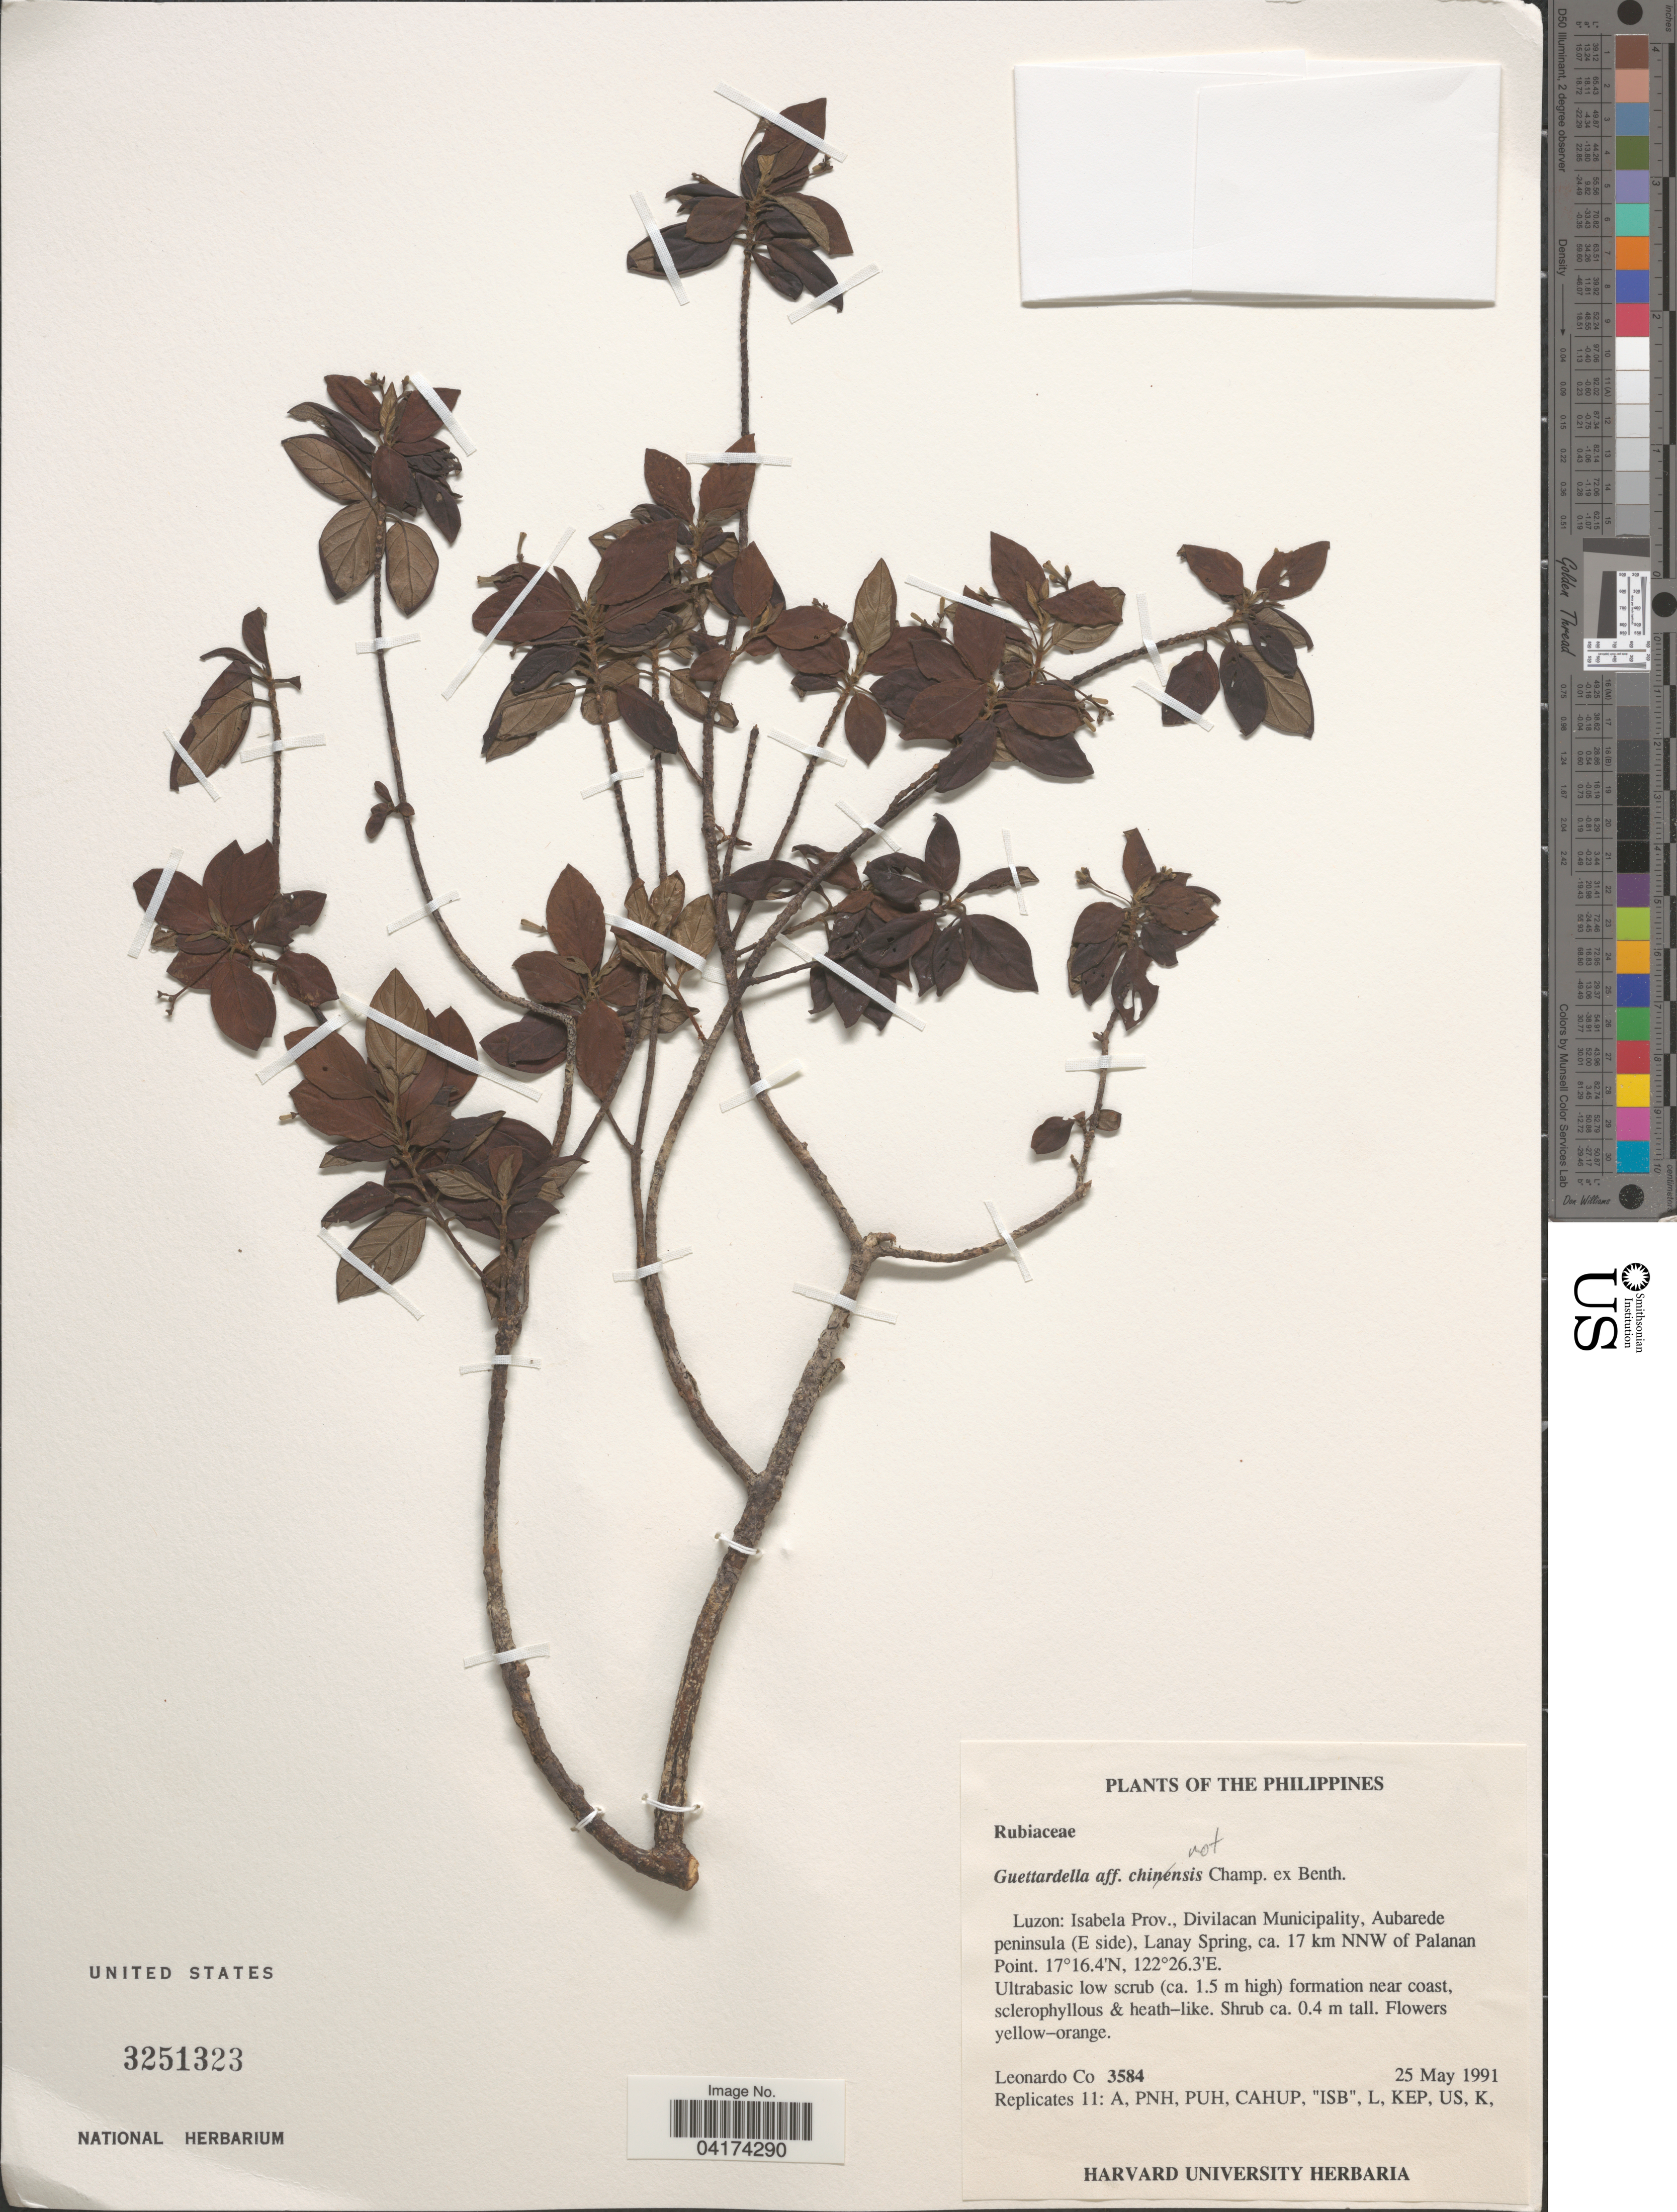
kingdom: Plantae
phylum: Tracheophyta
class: Magnoliopsida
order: Gentianales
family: Rubiaceae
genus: Guettardella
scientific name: Guettardella sp.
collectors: L. Co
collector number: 3584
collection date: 1991-05-25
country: Philippines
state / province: Cagayan Valley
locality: Luzon: Isabela Prov., Divilacan Municipality, Aubarede peninsula (E side), Lanay Spring, ca. 17 km NNW of Palanan Point.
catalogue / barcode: US 3251323